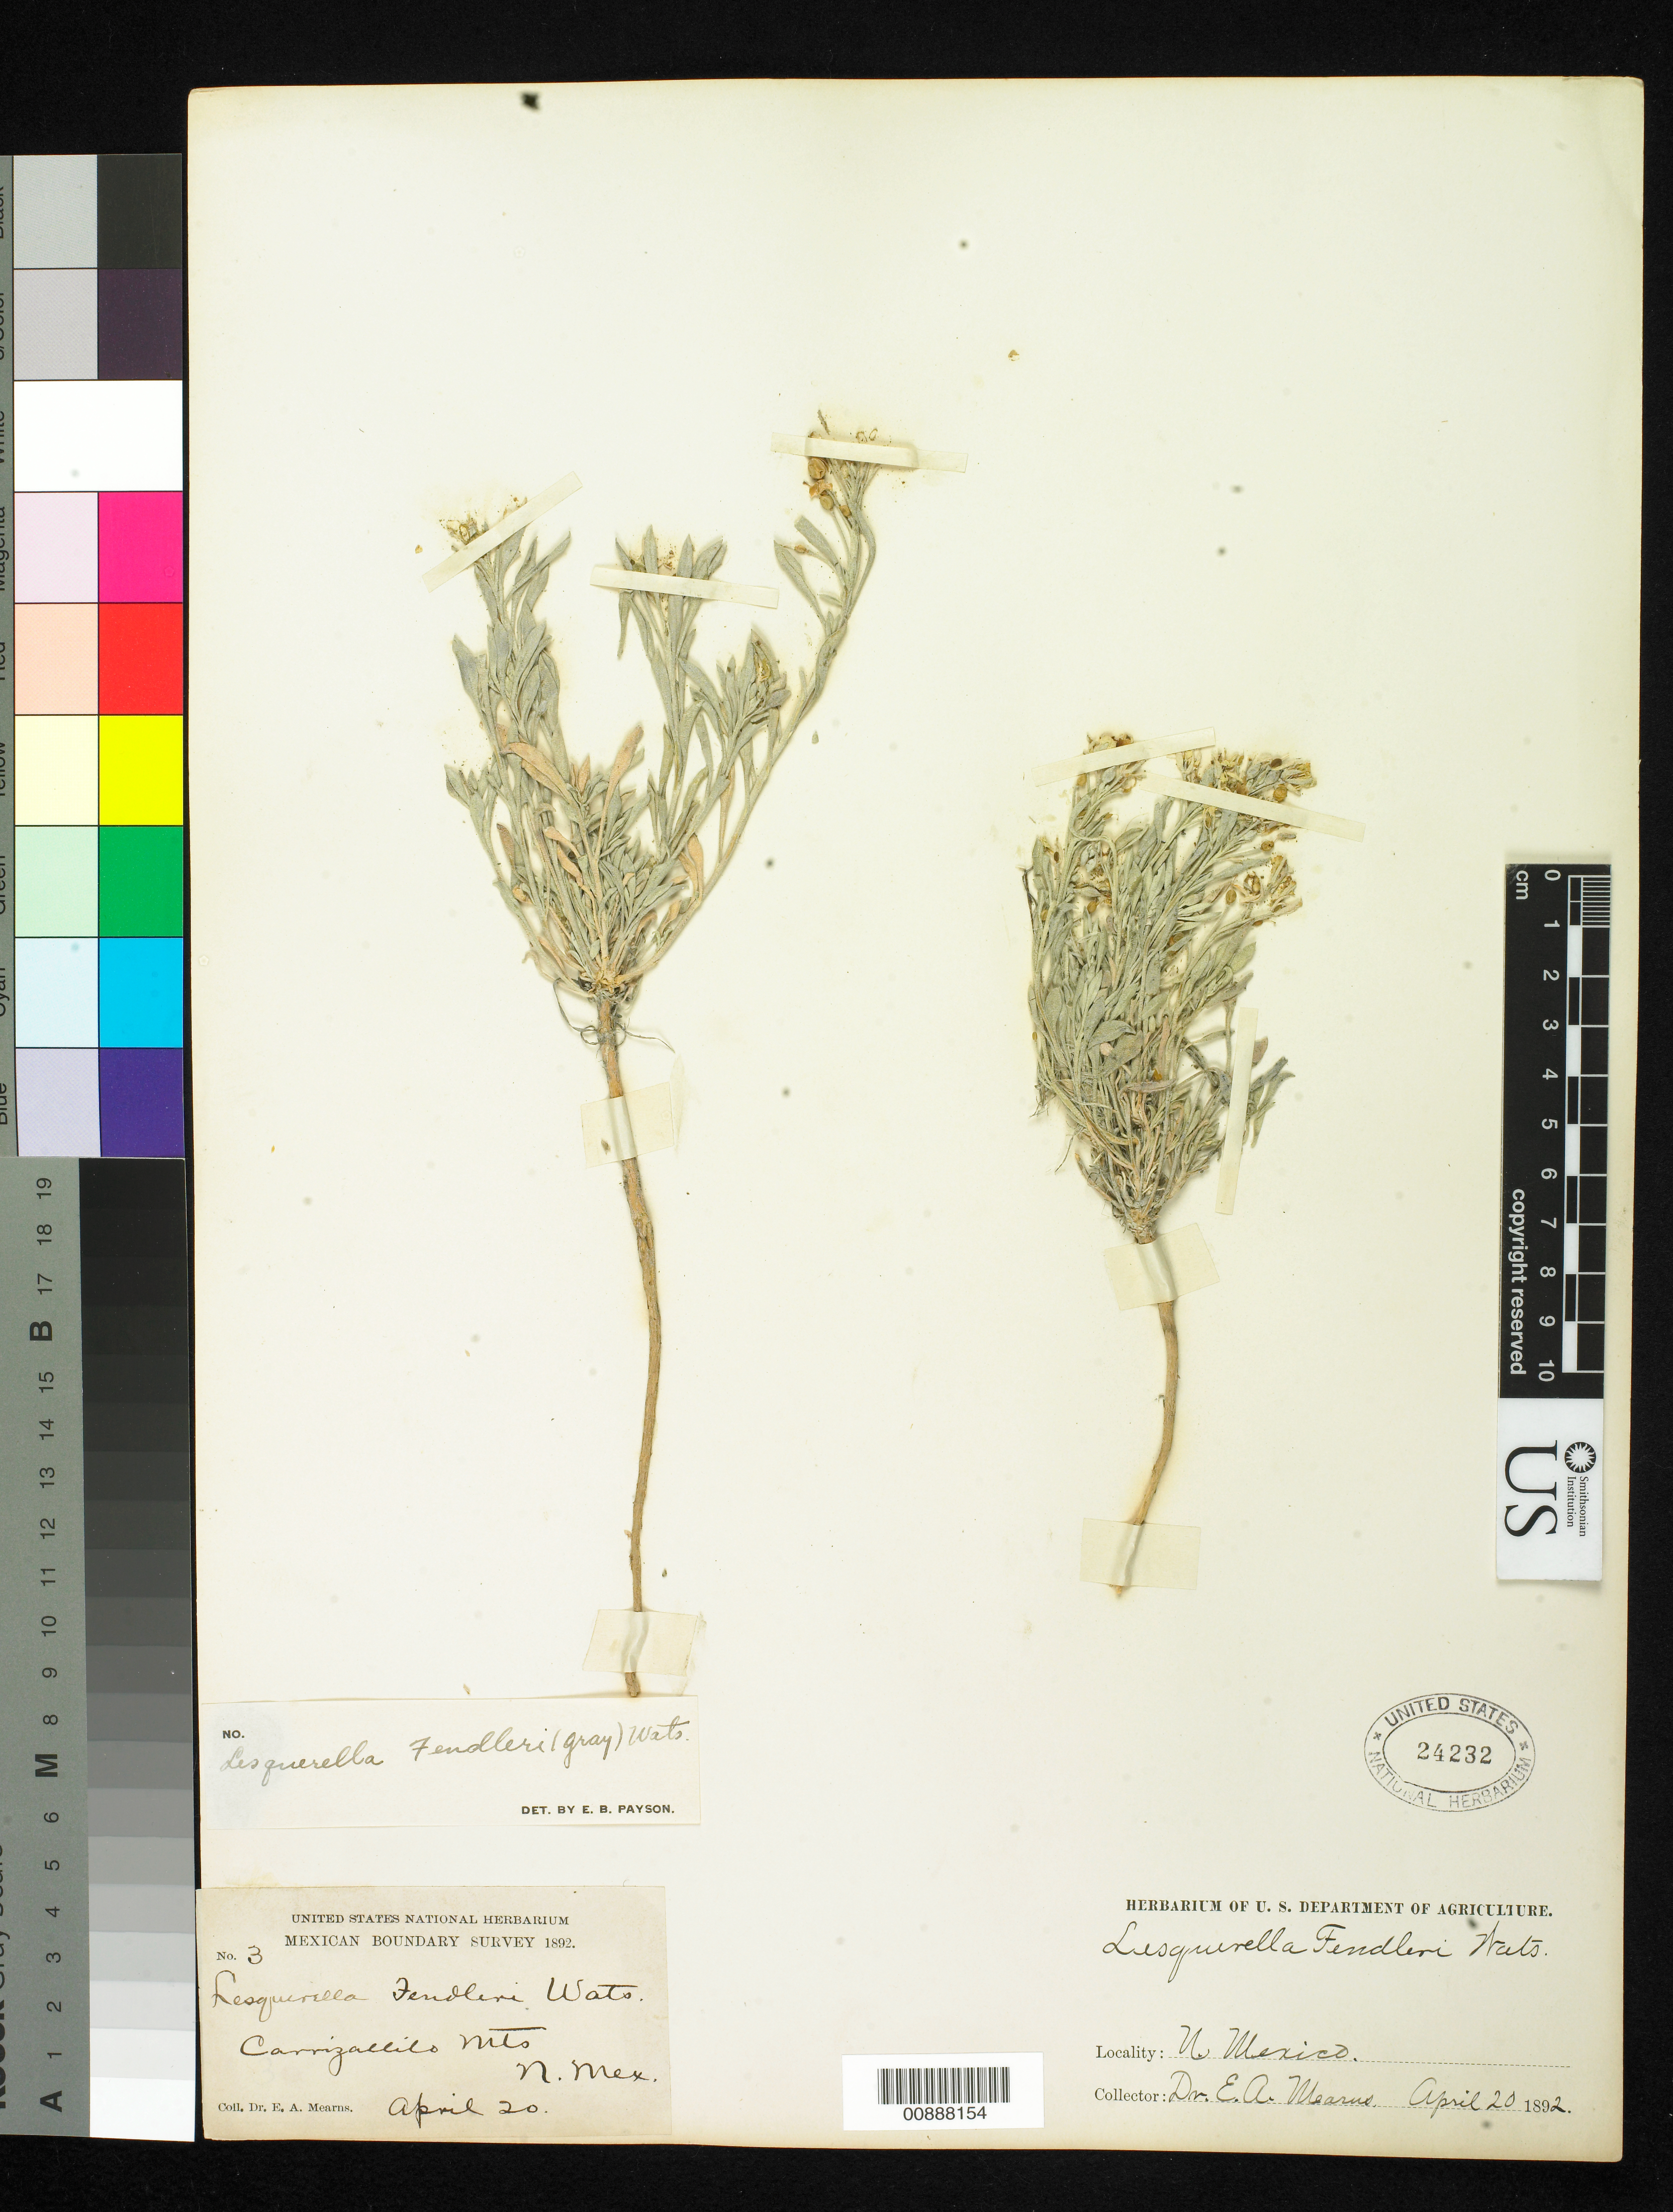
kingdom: Plantae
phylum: Tracheophyta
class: Magnoliopsida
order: Brassicales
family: Brassicaceae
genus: Lesquerella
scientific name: Lesquerella fendleri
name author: (A. Gray) S. Watson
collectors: E. A. Mearns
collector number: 3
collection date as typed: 20 Apr 1892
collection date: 1892-04-20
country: United States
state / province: New Mexico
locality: Carrizalillo Mts., New Mexico.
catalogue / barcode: US 24232